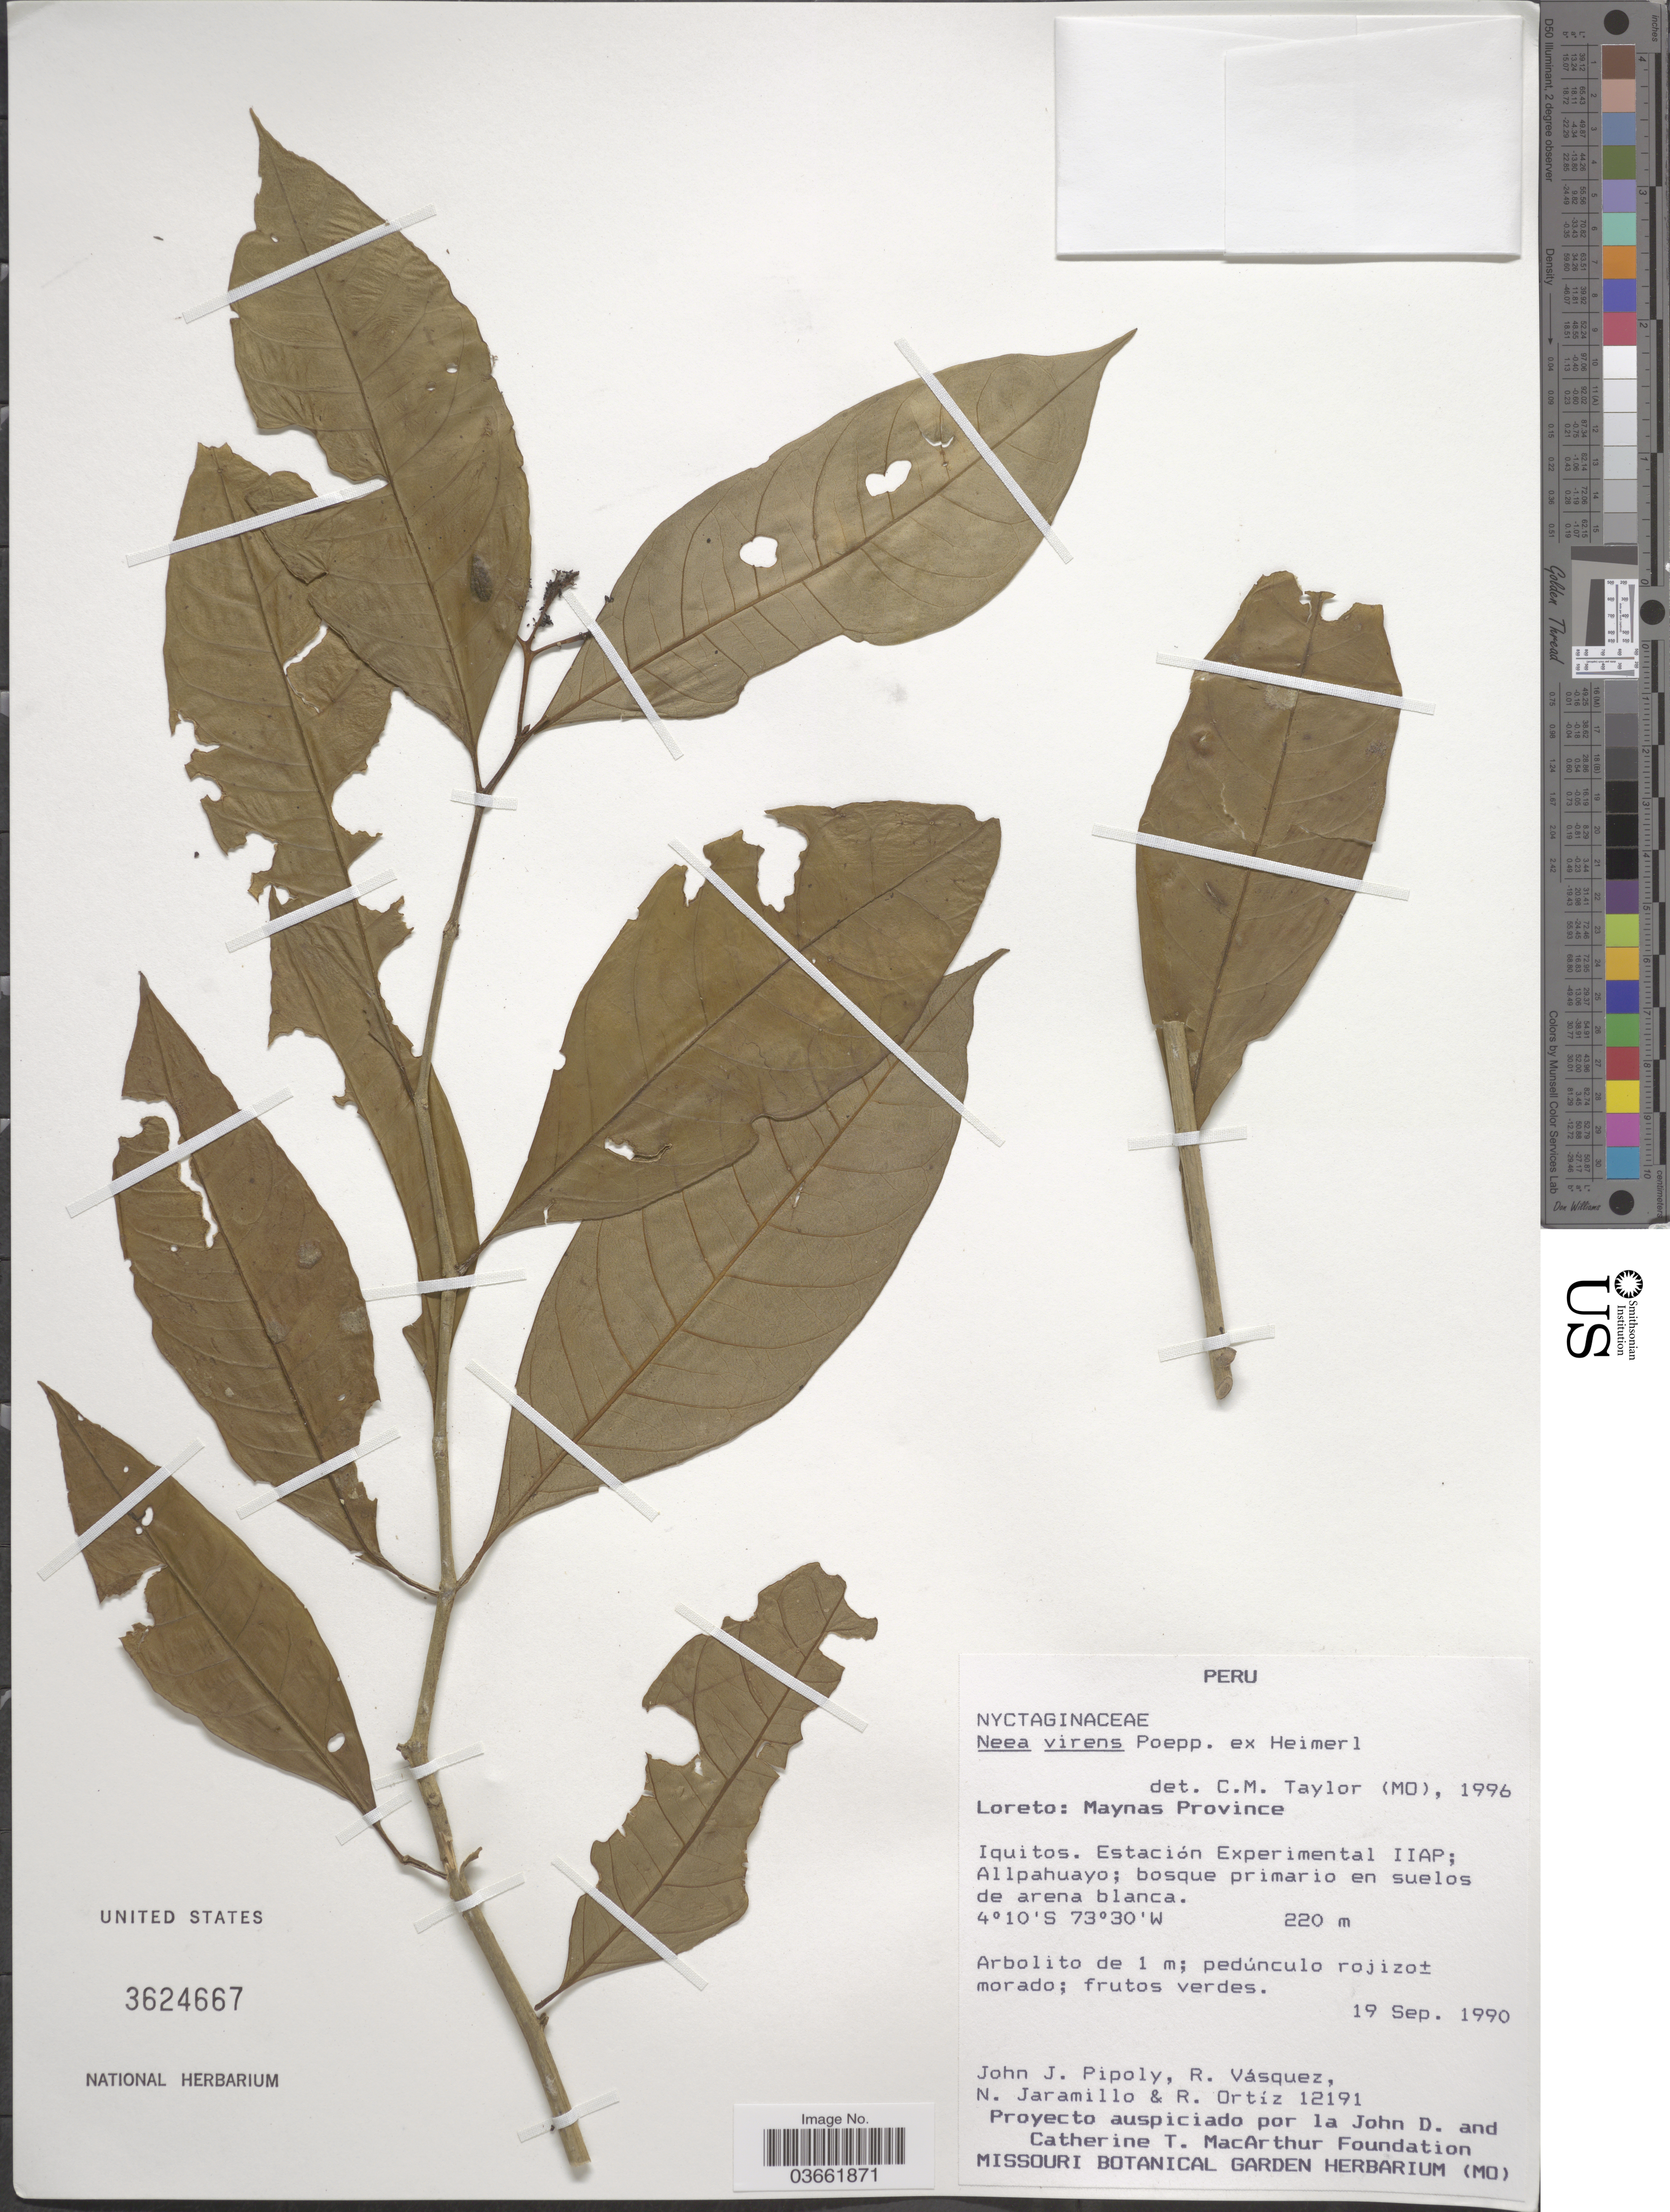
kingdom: Plantae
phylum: Tracheophyta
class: Magnoliopsida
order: Caryophyllales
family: Nyctaginaceae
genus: Neea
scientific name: Neea virens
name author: Poepp. ex Heimerl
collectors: J. J. Pipoly, R. Vásquez, N. Jaramillo & R. Ortíz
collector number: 12191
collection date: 1990-09-19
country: Peru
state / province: Loreto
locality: Maynas Province. Iquitos. Estación Experimental IIAP; Allpahuayo.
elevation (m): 220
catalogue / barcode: US 3624667